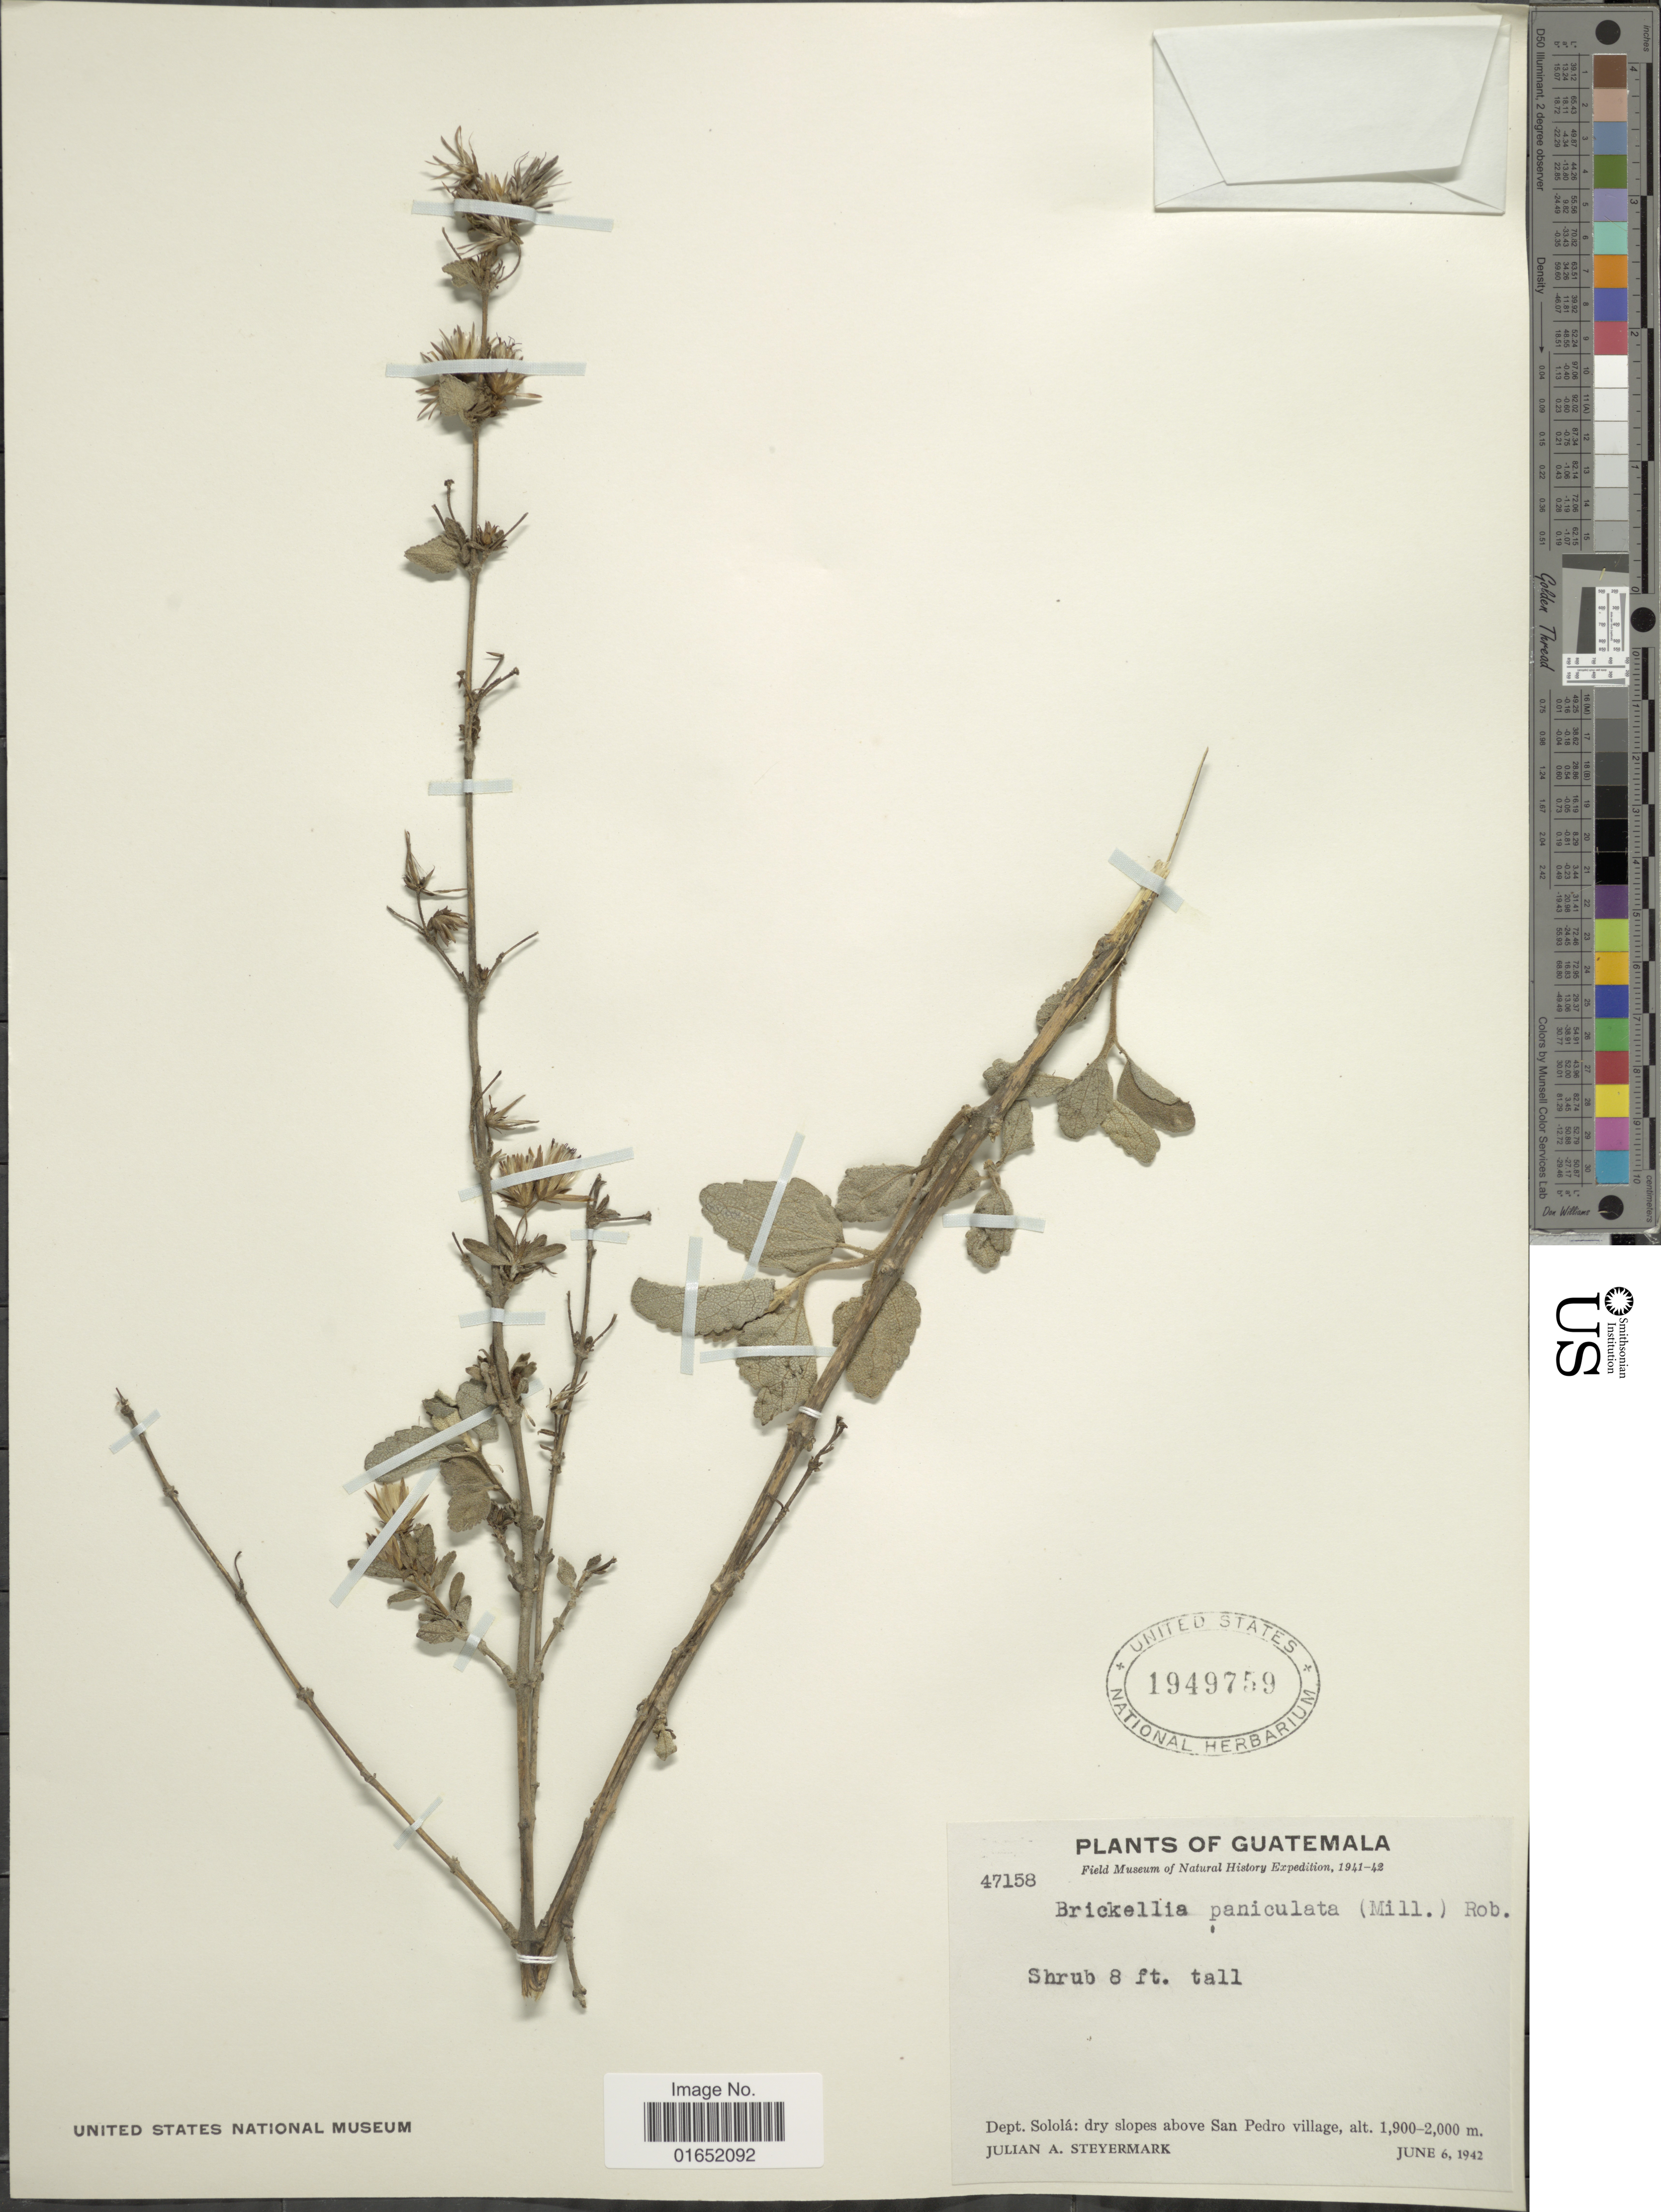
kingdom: Plantae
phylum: Tracheophyta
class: Magnoliopsida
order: Asterales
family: Asteraceae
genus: Brickellia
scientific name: Brickellia paniculata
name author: (Mill.) B.L. Rob.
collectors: J. Steyermark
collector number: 47158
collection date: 1942-06-06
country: Guatemala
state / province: Sololá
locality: Dept. Sololá: dry slopes above San Pedro village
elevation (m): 1900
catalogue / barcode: US 1949759